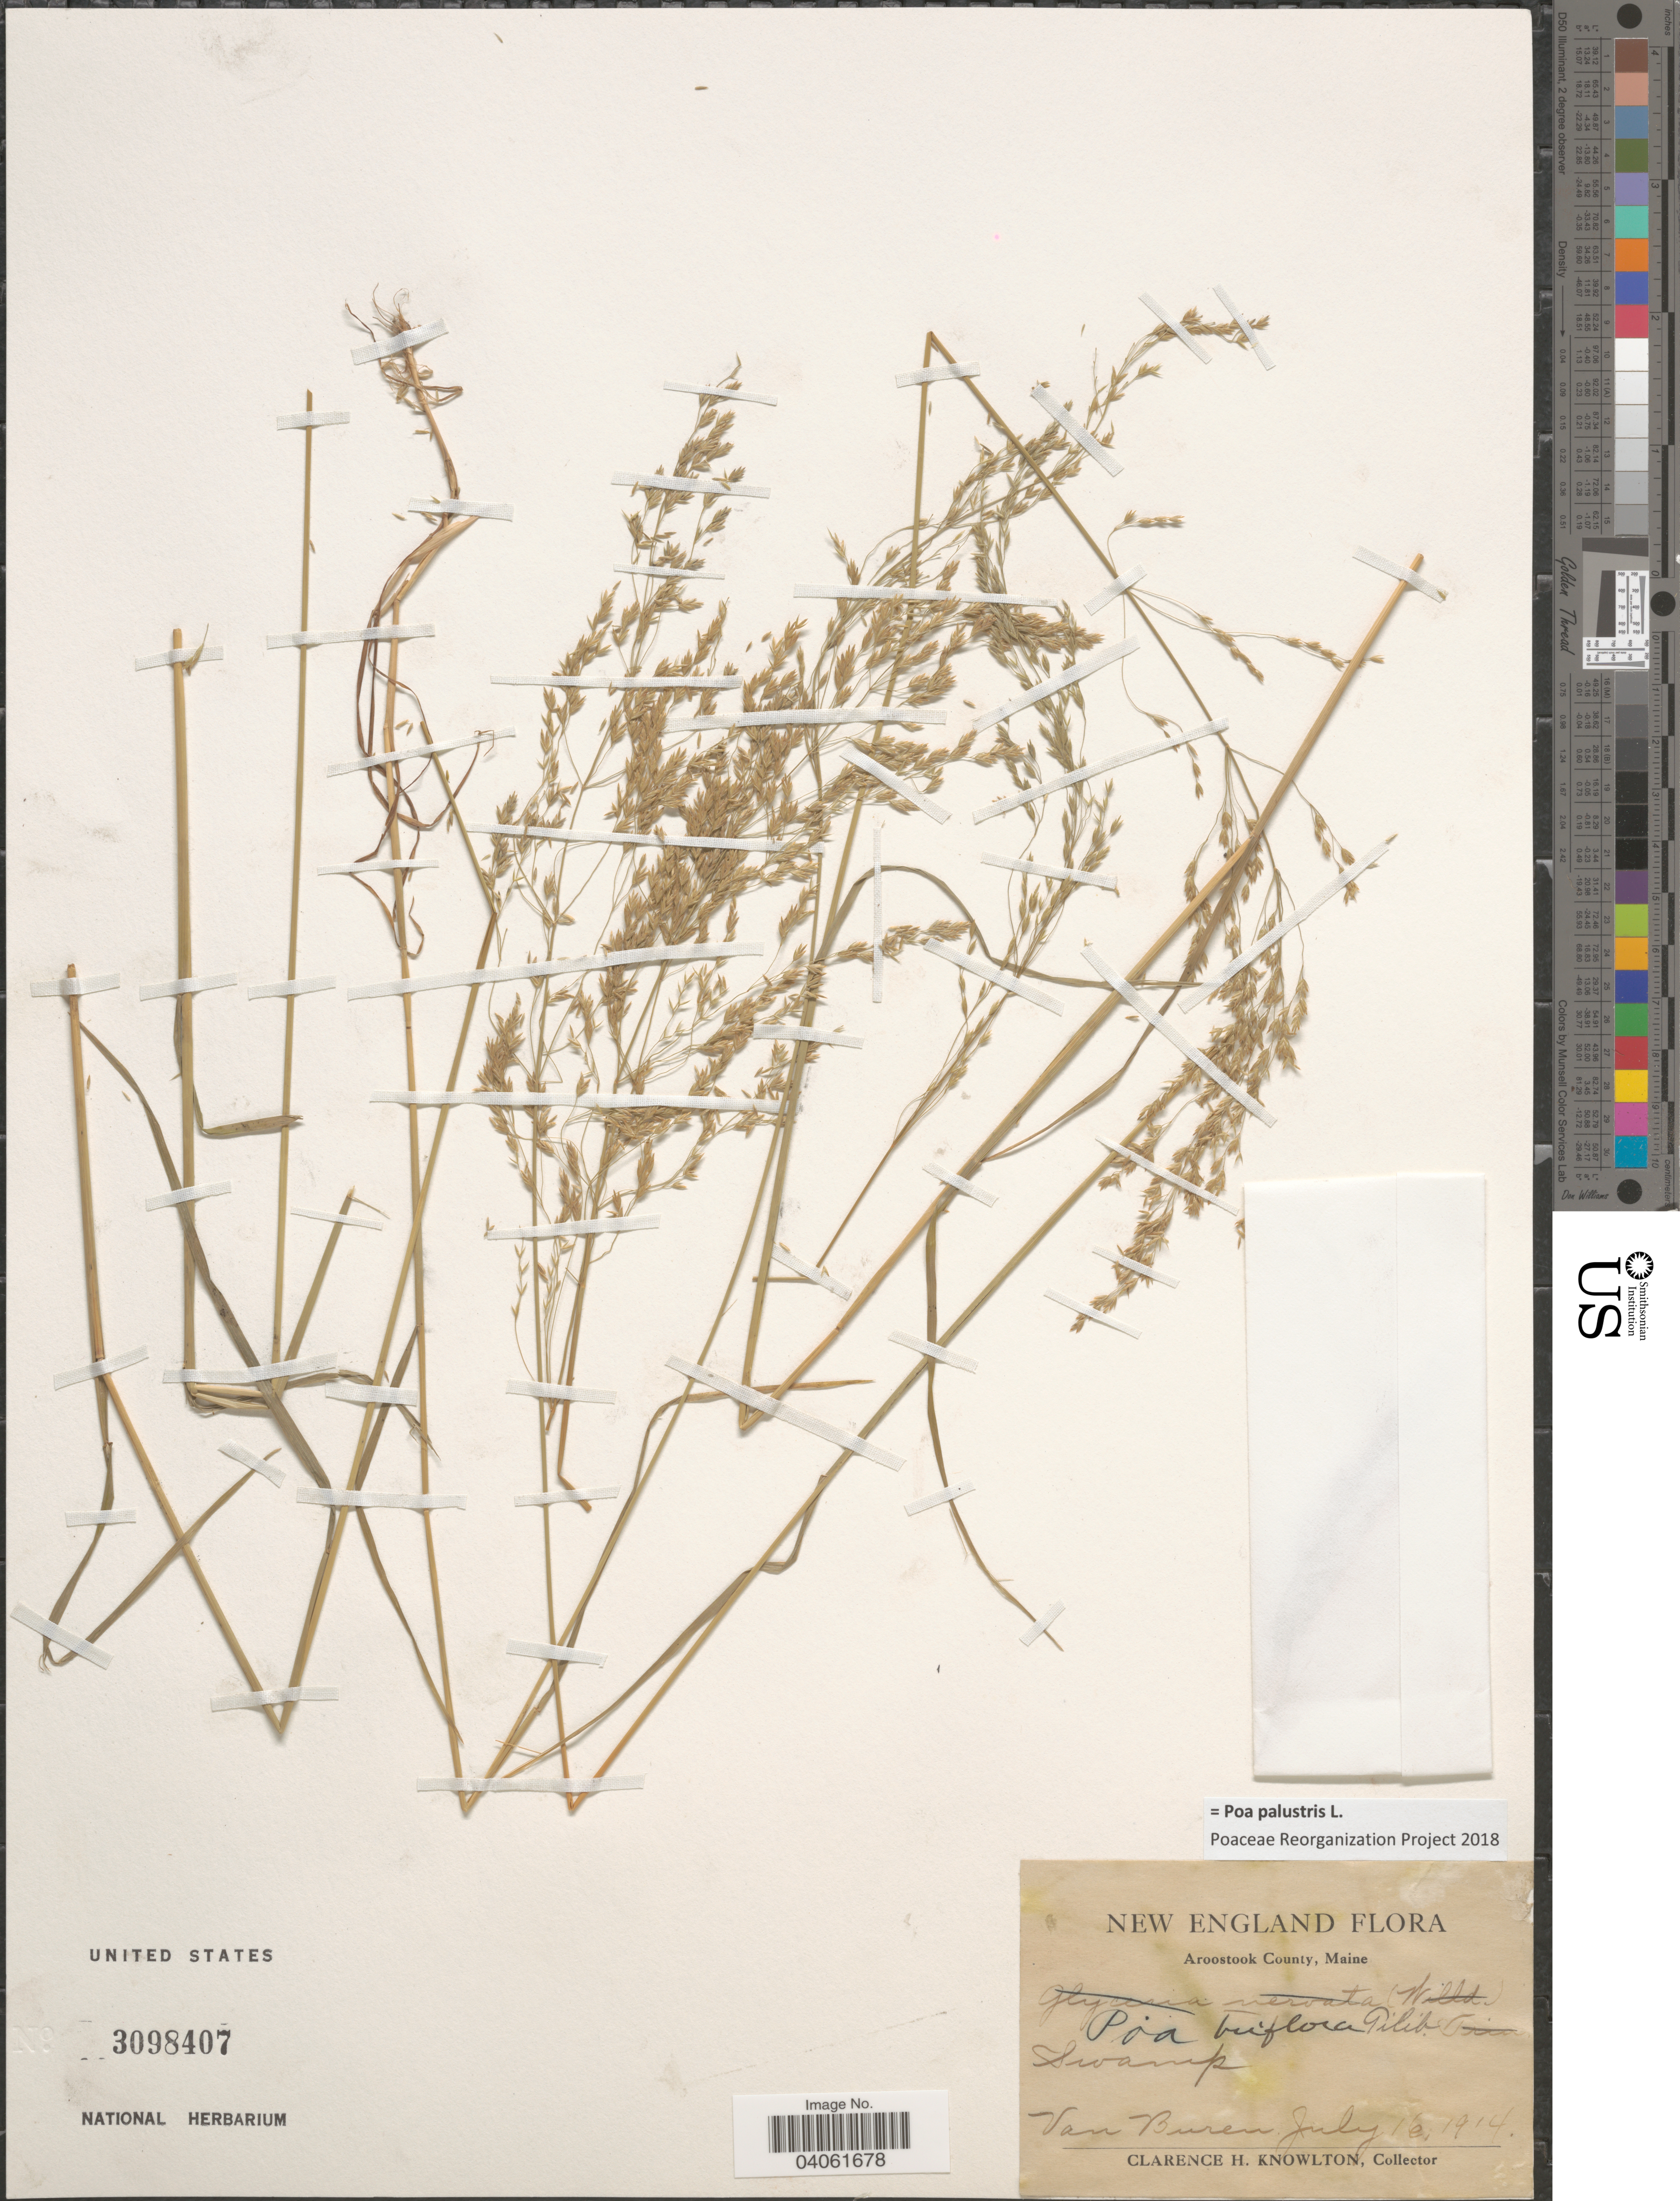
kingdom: Plantae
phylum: Tracheophyta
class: Liliopsida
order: Poales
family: Poaceae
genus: Poa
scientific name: Poa palustris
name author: L.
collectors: C. H. Knowlton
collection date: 1914-07-16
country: United States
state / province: Maine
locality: New England. Aroostook County. Van Buren.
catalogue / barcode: US 3098407